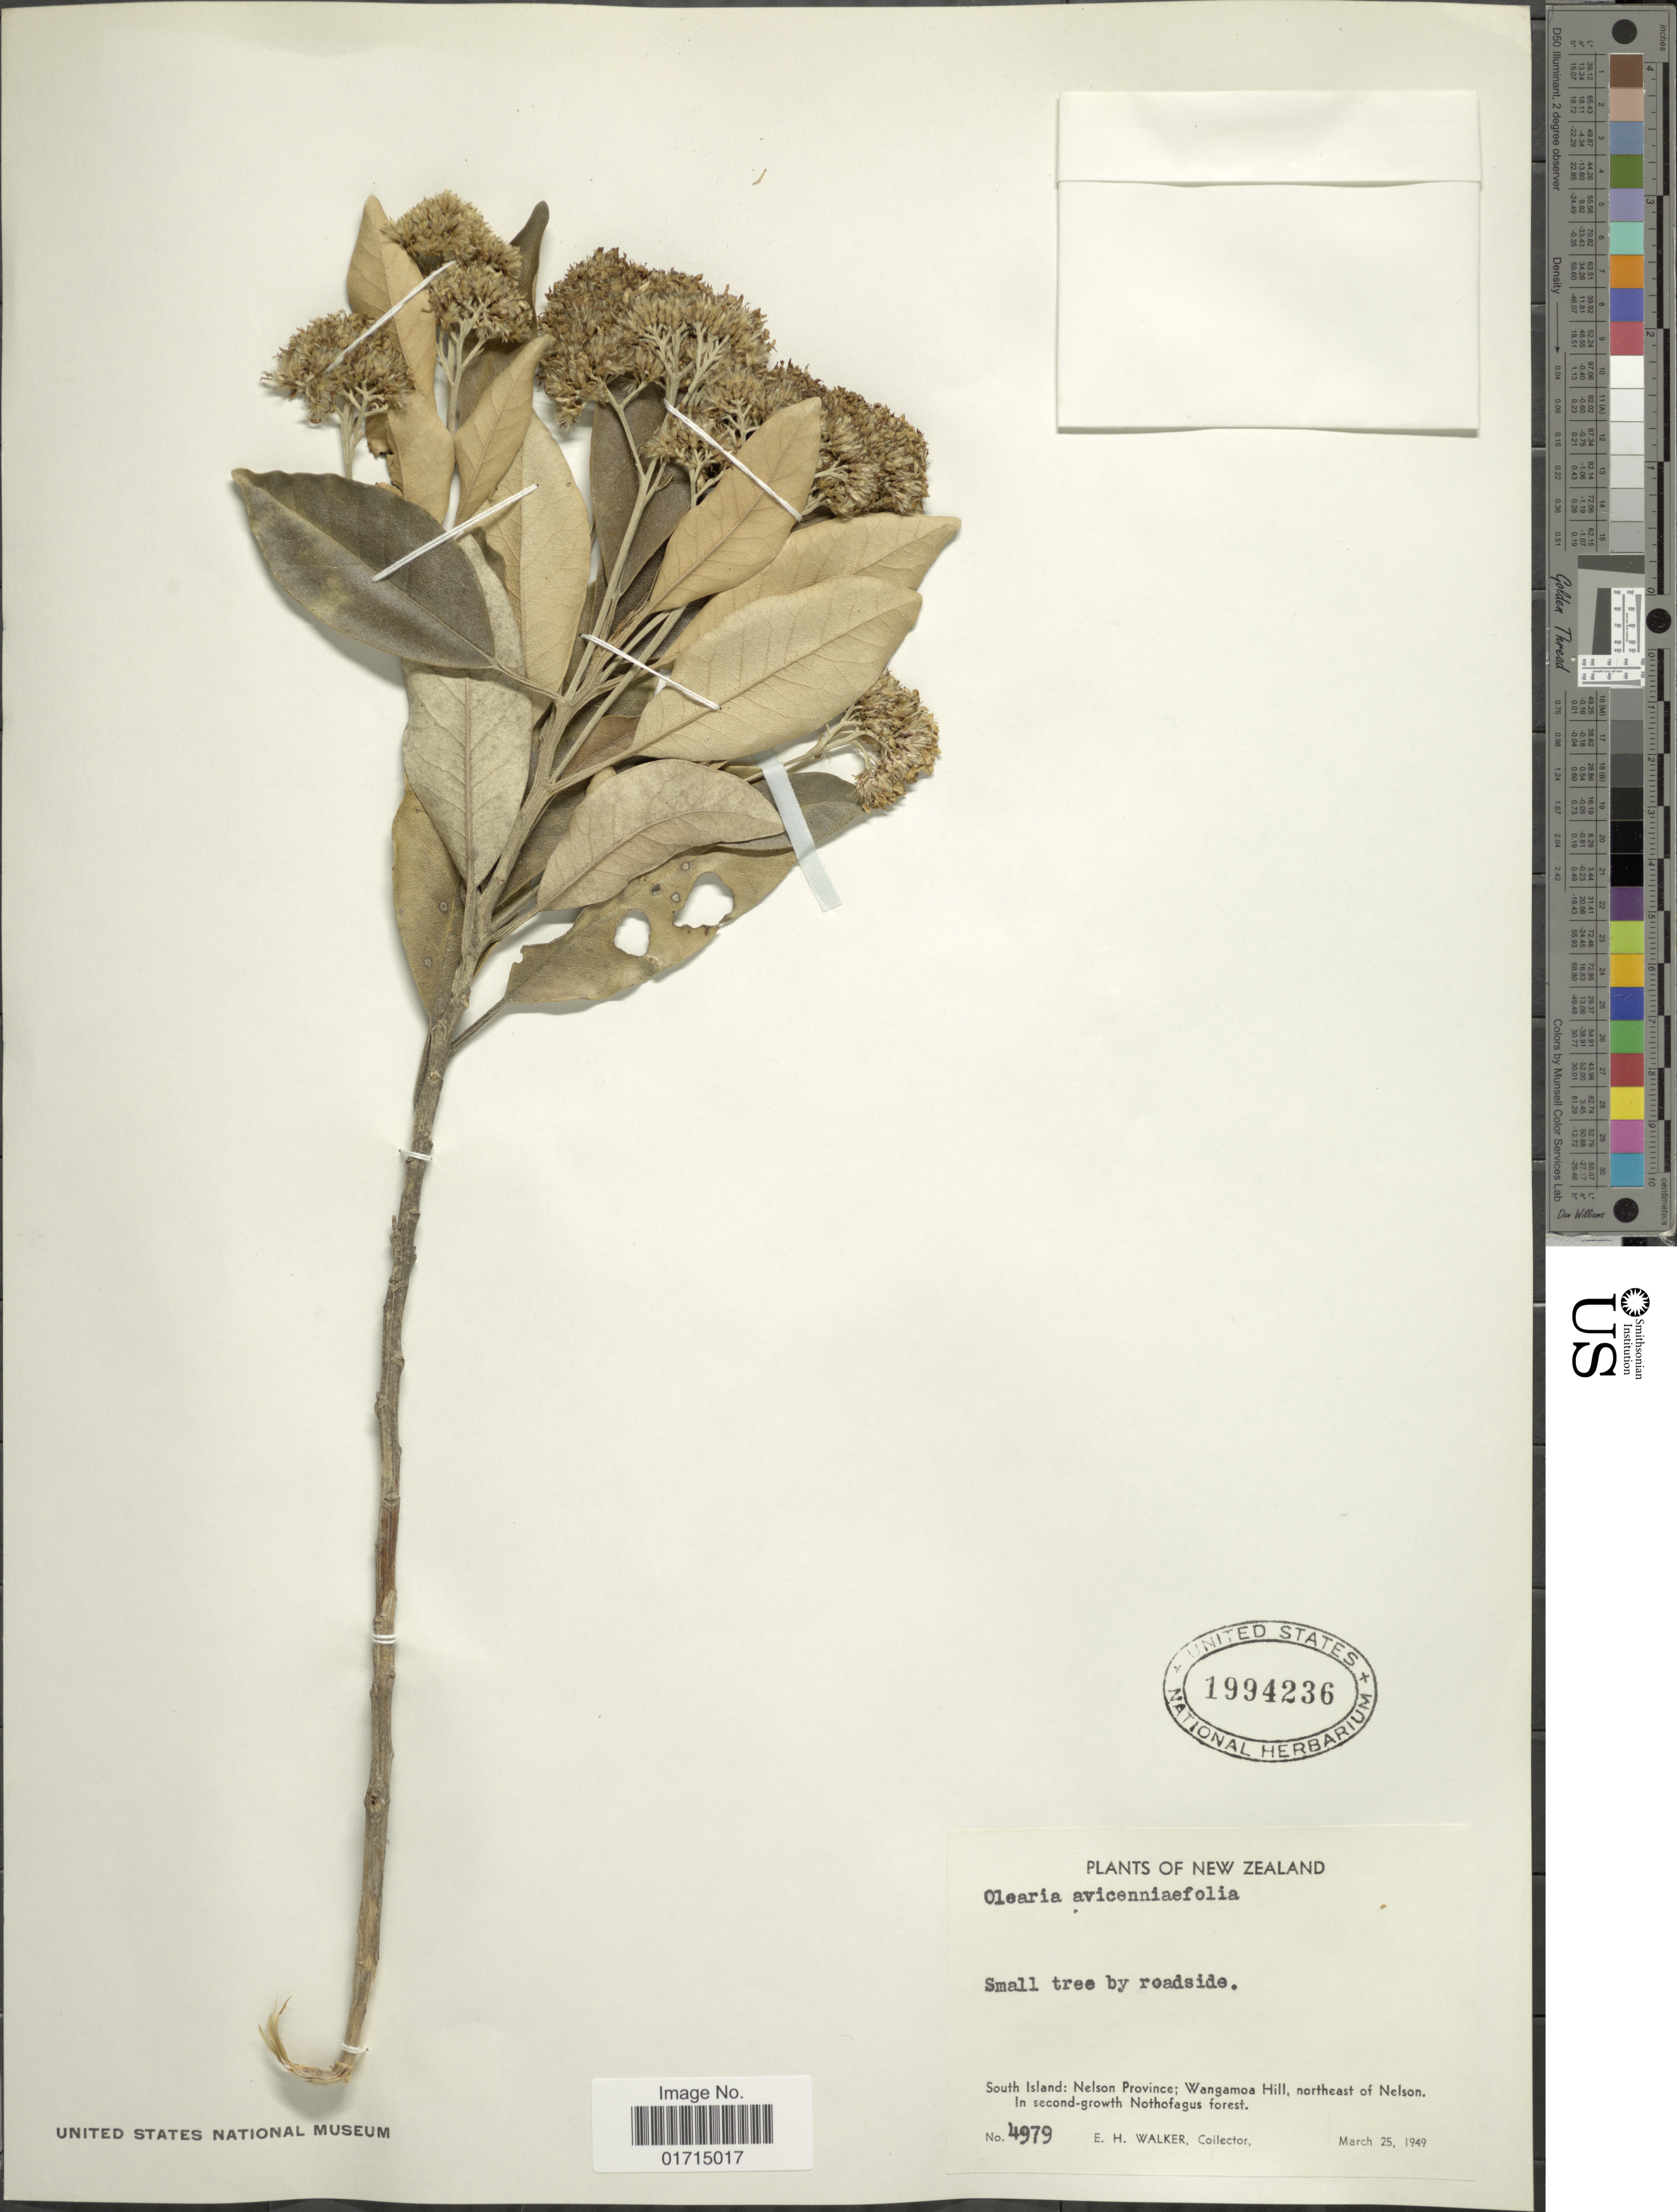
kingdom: Plantae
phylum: Tracheophyta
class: Magnoliopsida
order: Asterales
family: Asteraceae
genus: Olearia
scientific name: Olearia avicenniifolia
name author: (Raoul) Hook. f.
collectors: E. H. Walker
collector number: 4979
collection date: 1949-03-25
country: New Zealand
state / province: Nelson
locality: South Island: Province; Wangamoa Hill, northeast of Nelson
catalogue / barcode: US 1994236